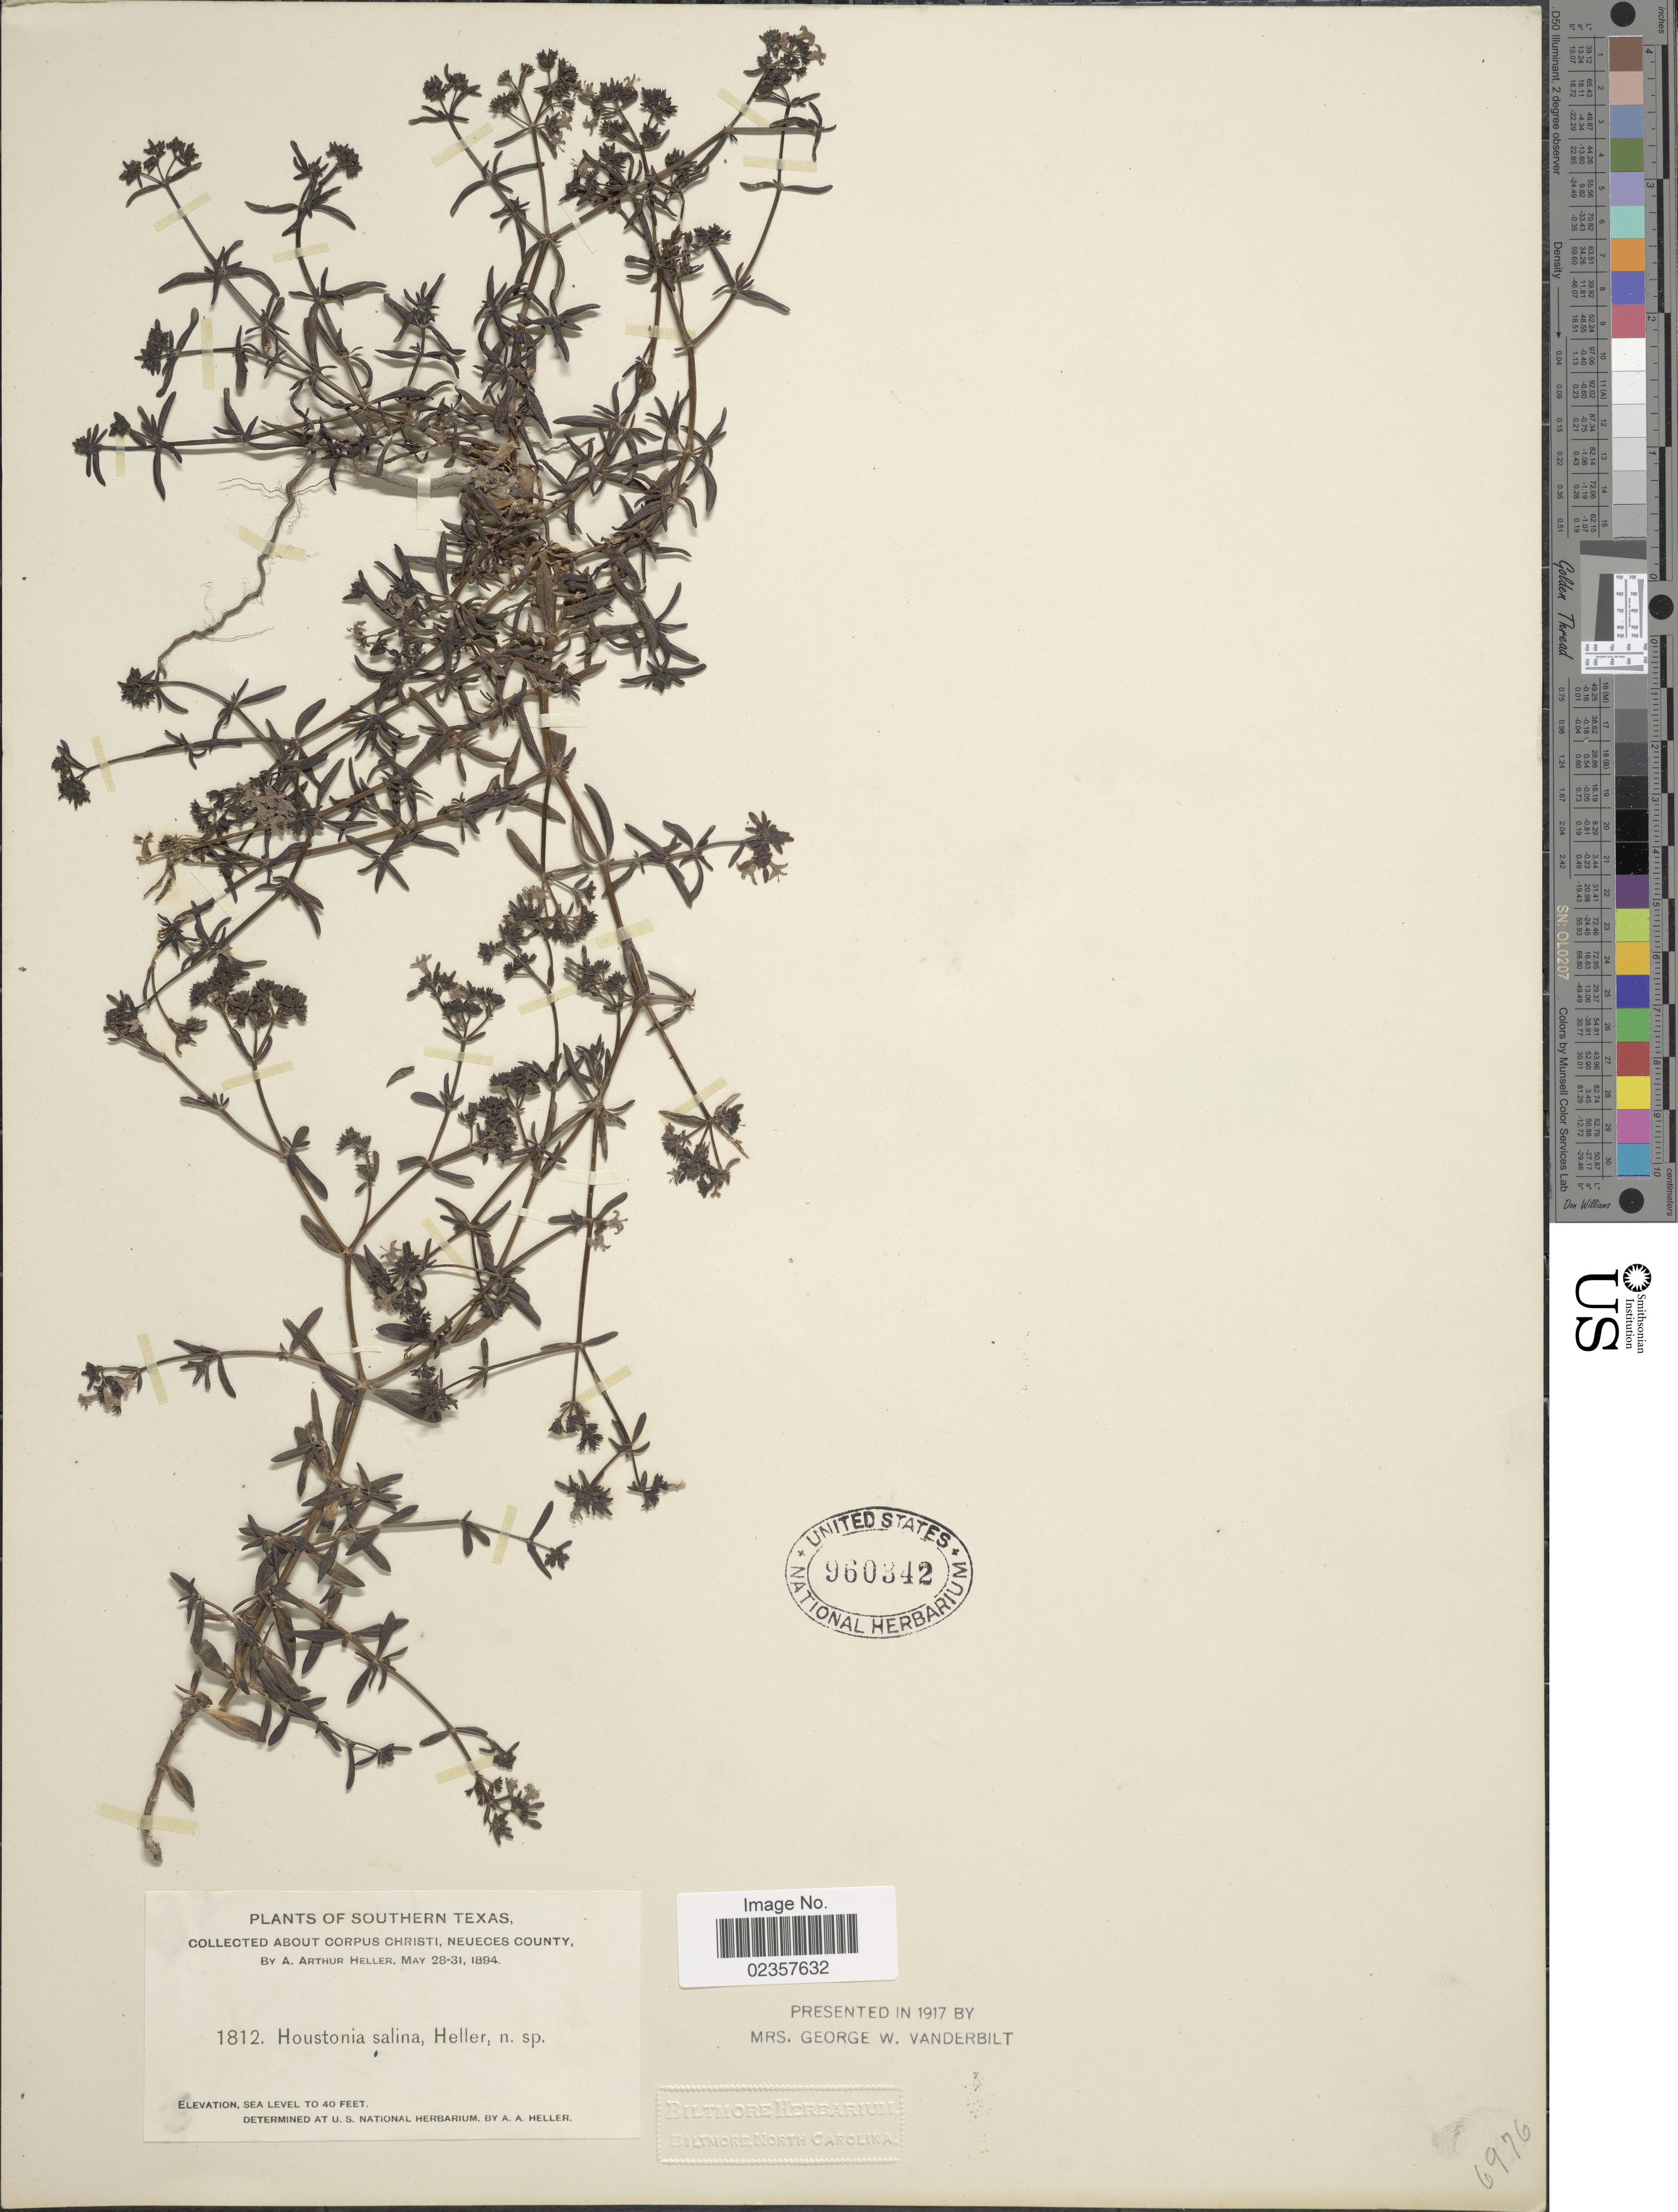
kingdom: Plantae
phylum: Tracheophyta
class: Magnoliopsida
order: Gentianales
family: Rubiaceae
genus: Houstonia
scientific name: Houstonia nigricans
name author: (Lam.) Fernald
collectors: A. A. Heller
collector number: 1812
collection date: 1894-05-28/1894-05-31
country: United States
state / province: Texas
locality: Southern Texas. About Corpus Christi, Neueces County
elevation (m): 12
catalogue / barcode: US 960342